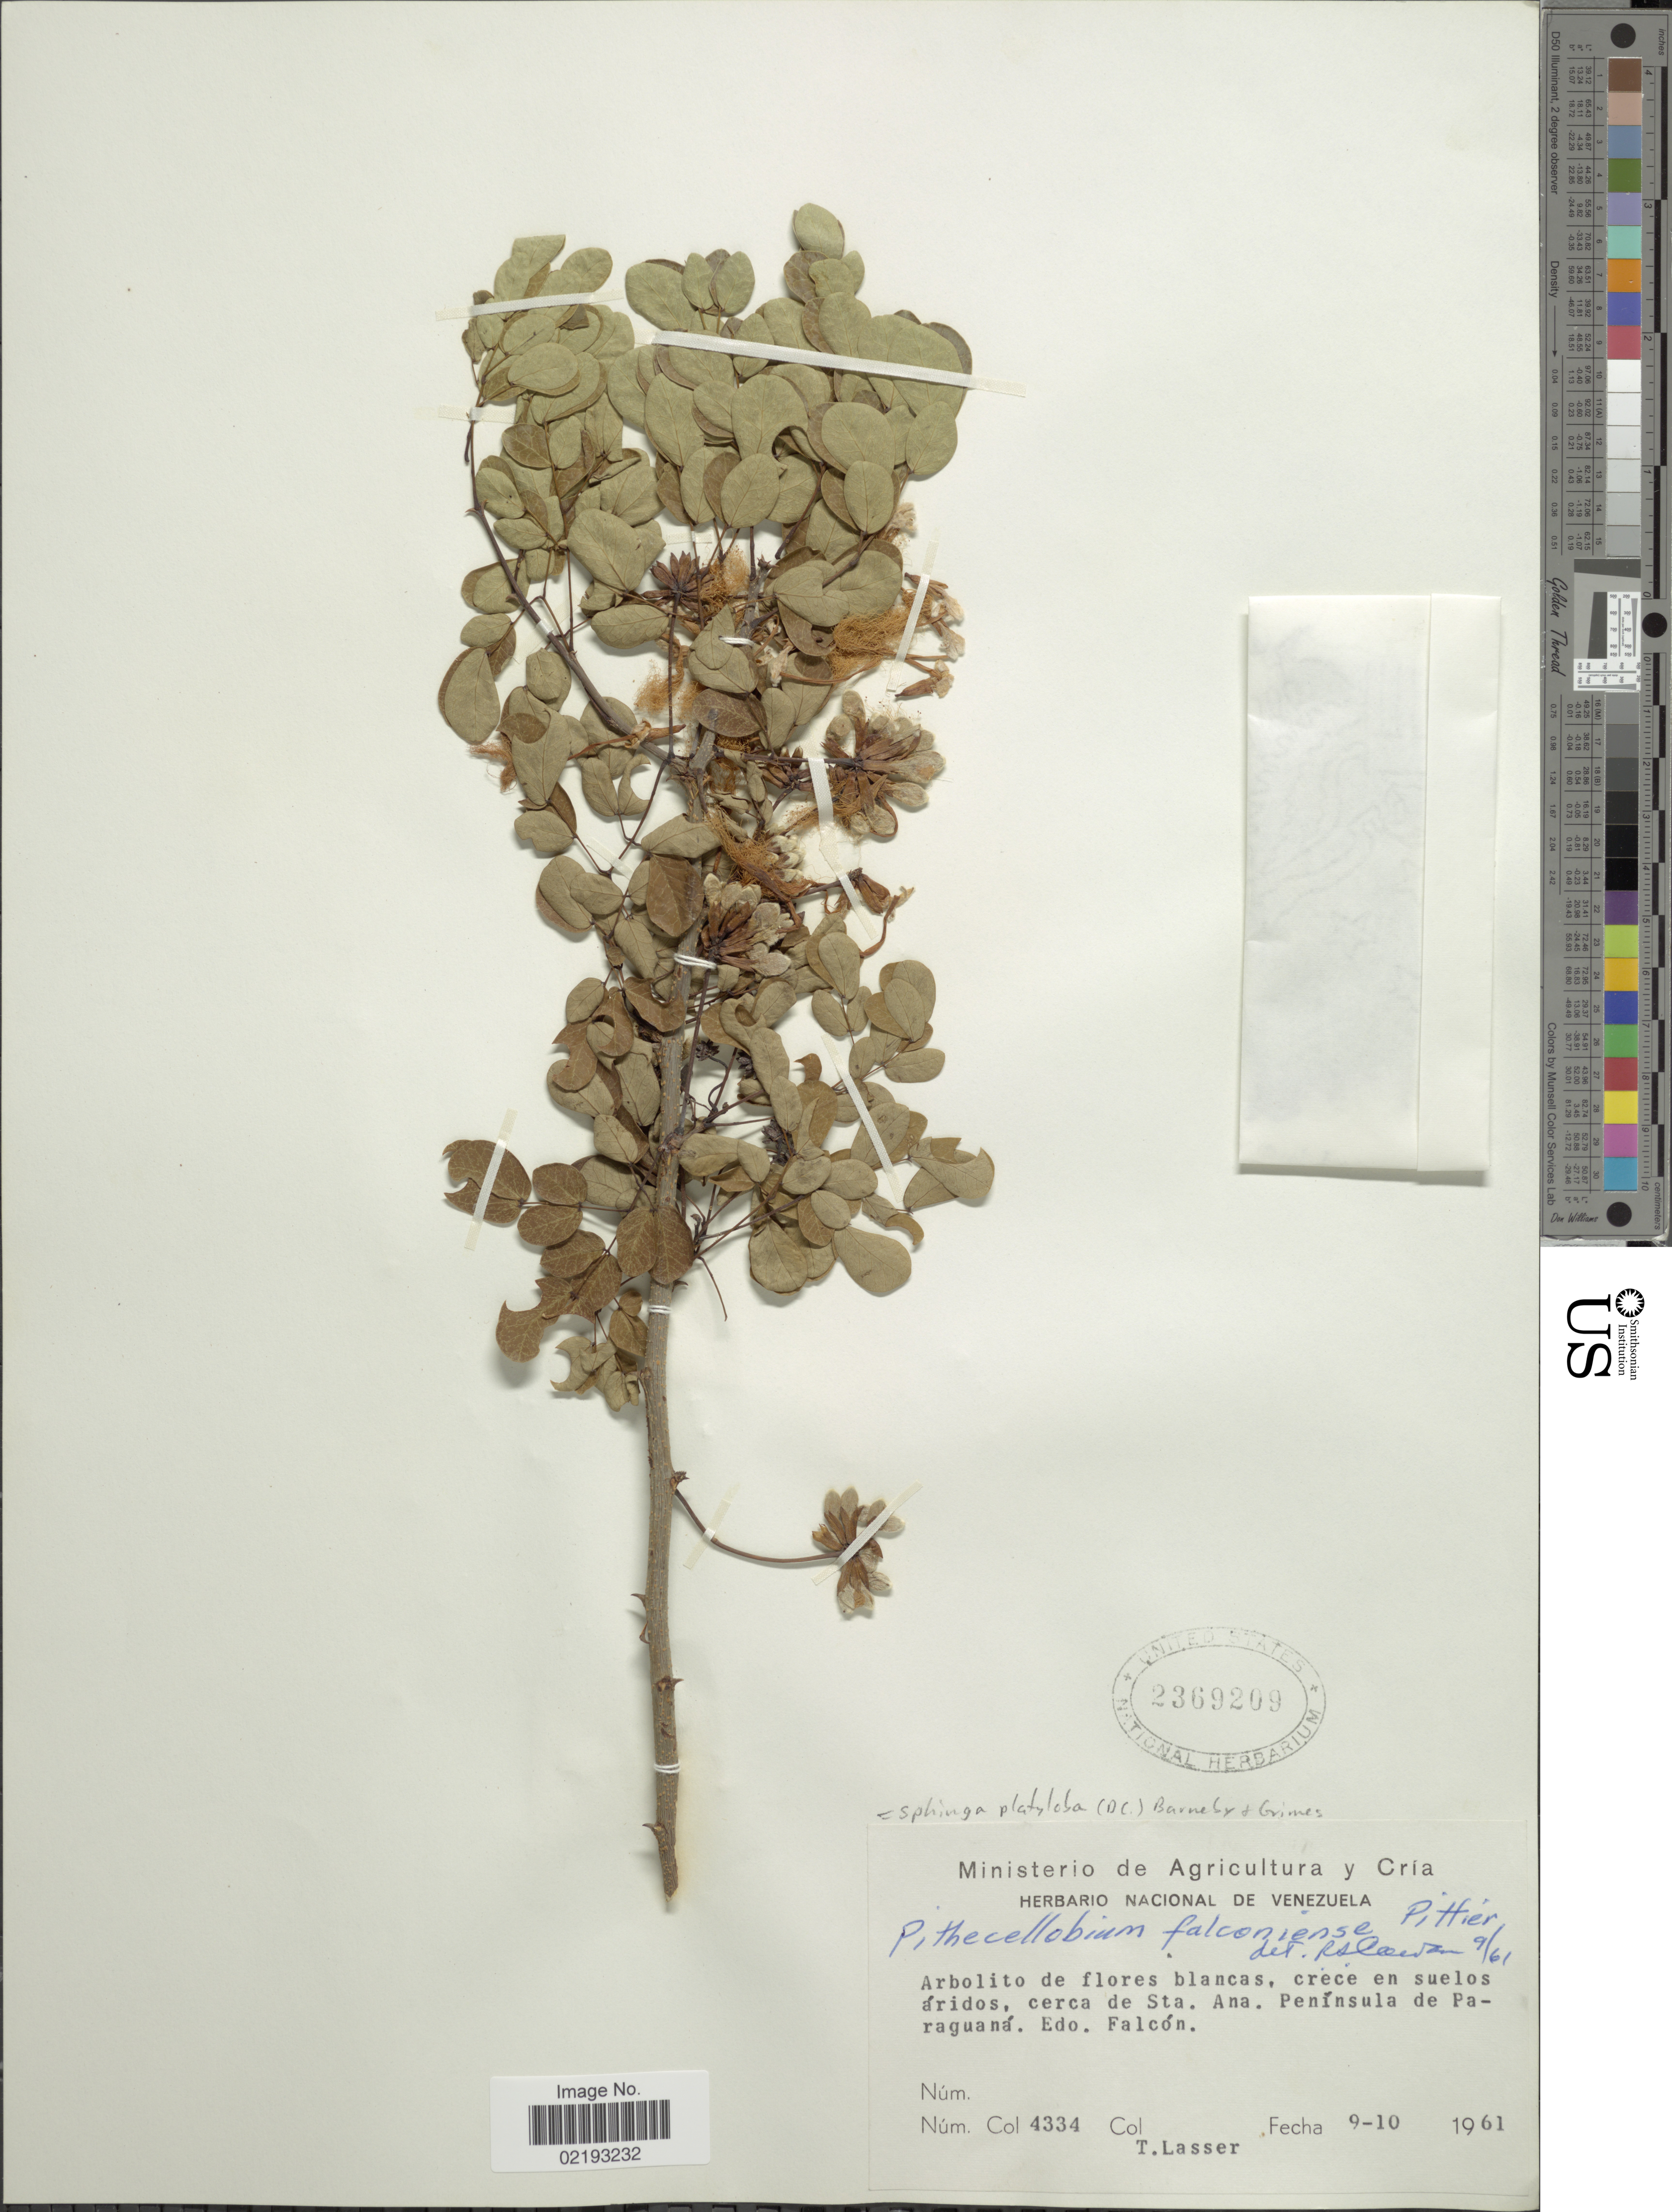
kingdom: Plantae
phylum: Tracheophyta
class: Magnoliopsida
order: Fabales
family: Fabaceae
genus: Sphinga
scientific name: Sphinga platyloba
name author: (DC.) Barneby & J.W. Grimes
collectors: T. Lasser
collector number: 4334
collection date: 1961-10-09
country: Venezuela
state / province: Falcón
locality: Crece en suelos áridos, cerca de Sta. Ana. Península de Paraguaná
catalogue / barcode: US 2369209